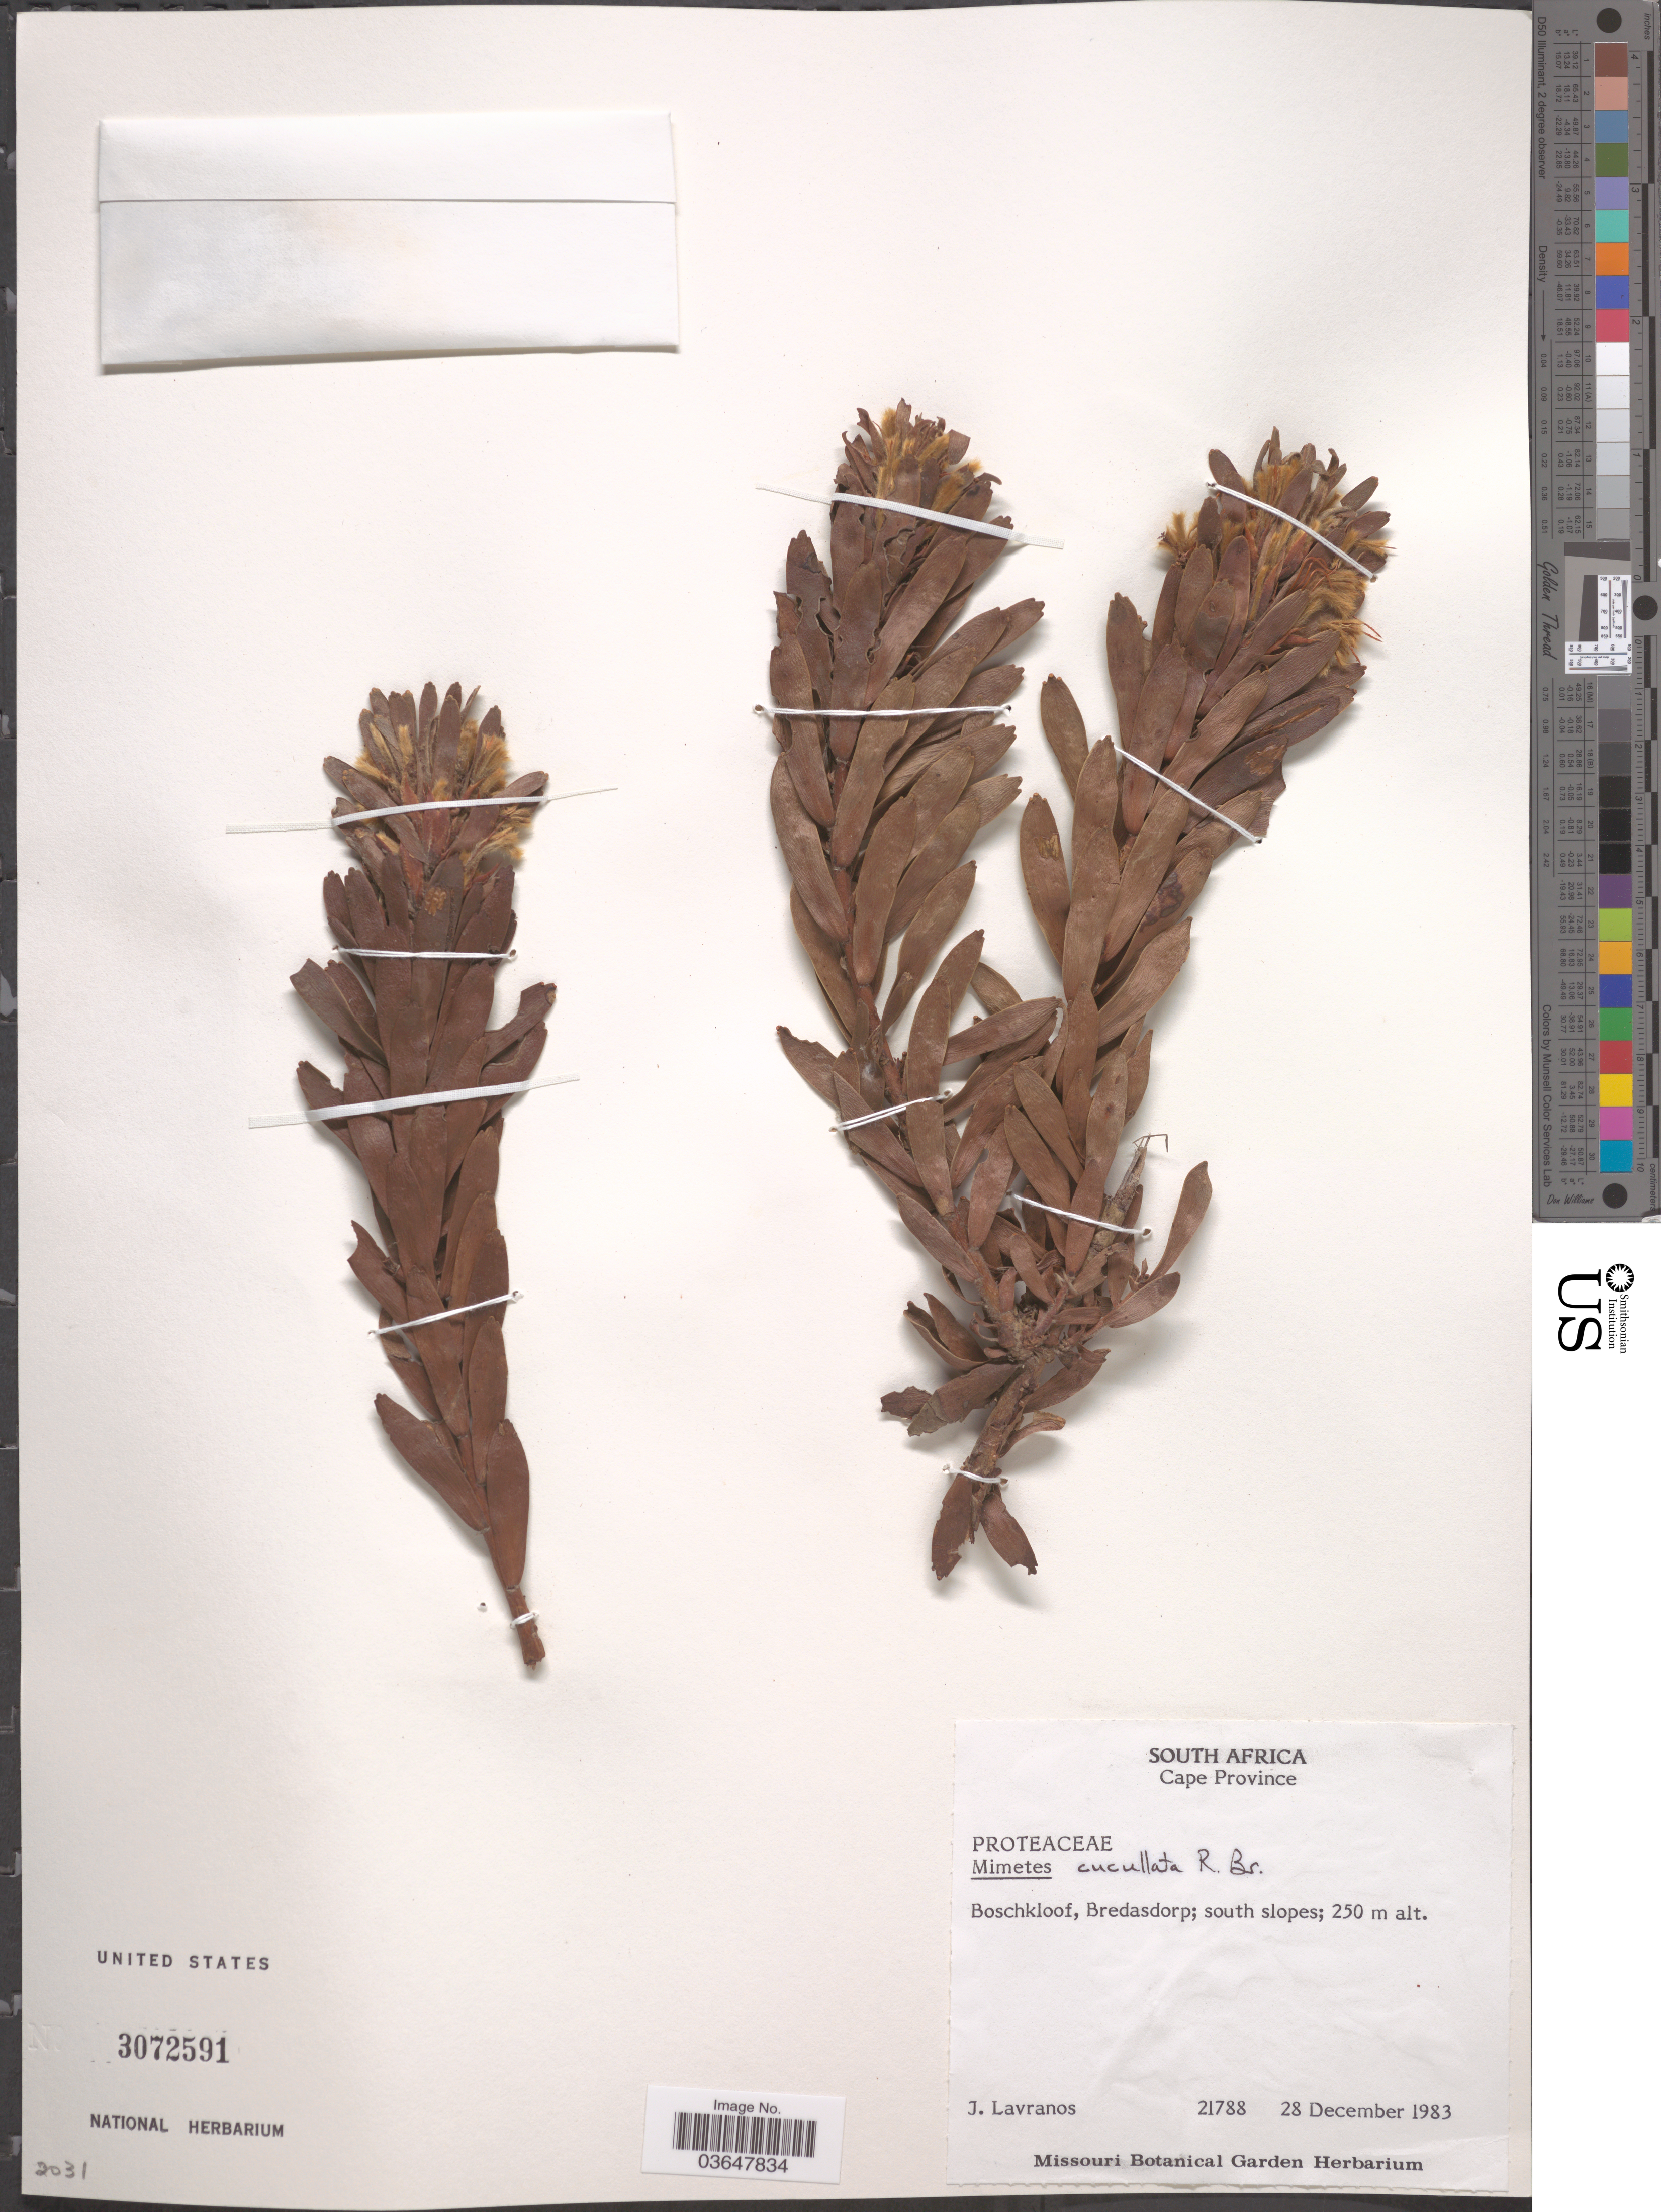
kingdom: Plantae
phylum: Tracheophyta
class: Magnoliopsida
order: Proteales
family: Proteaceae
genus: Mimetes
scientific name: Mimetes cucullata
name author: R. Br.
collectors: J. Lavranos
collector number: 21788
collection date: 1983-12-28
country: South Africa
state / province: Western Cape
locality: Boschkloof, Bredasdorp; south slopes.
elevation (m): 250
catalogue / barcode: US 3072591